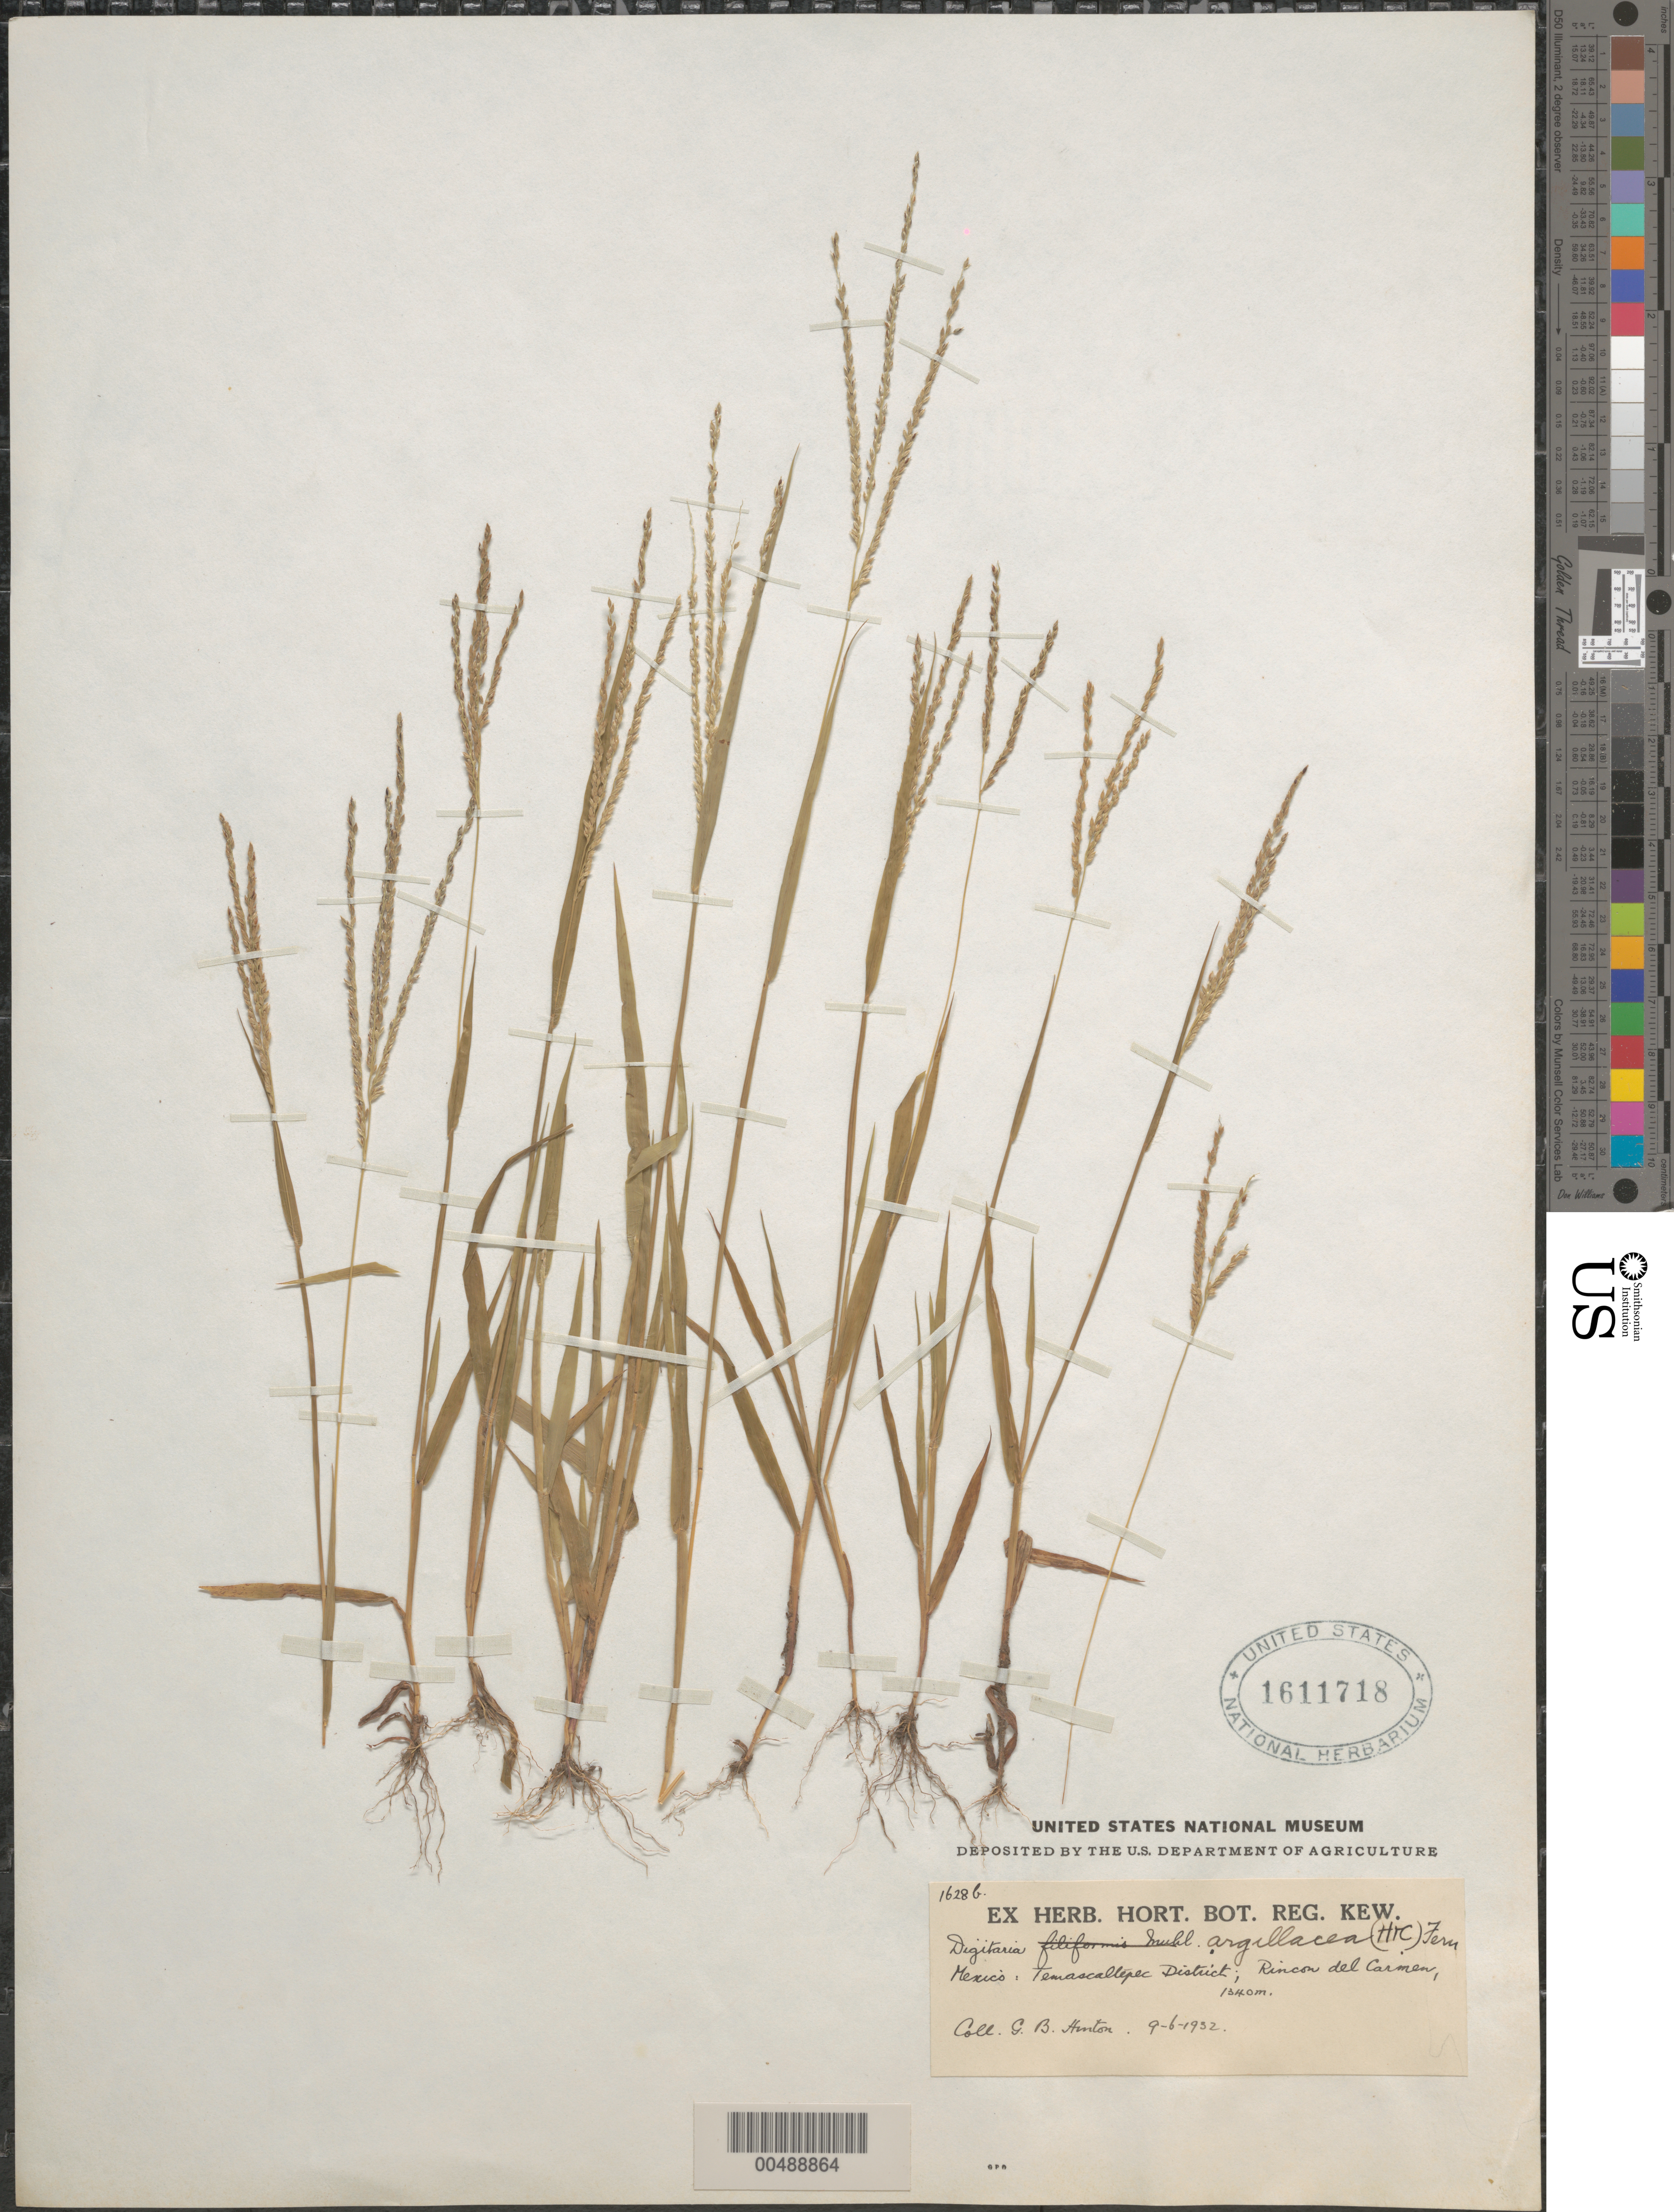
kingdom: Plantae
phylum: Tracheophyta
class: Liliopsida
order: Poales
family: Poaceae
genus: Digitaria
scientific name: Digitaria argillacea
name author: (Hitchc. & Chase) Fernald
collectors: G. B. Hinton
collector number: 1628b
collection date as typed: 9 Jun 1932 to 6 Sep 1932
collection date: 1932-06-09/1932-09-06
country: Mexico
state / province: México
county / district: Temascaltepec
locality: Temascaltepec Dist., Rincon del Carmen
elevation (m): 1340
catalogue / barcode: US 1611718